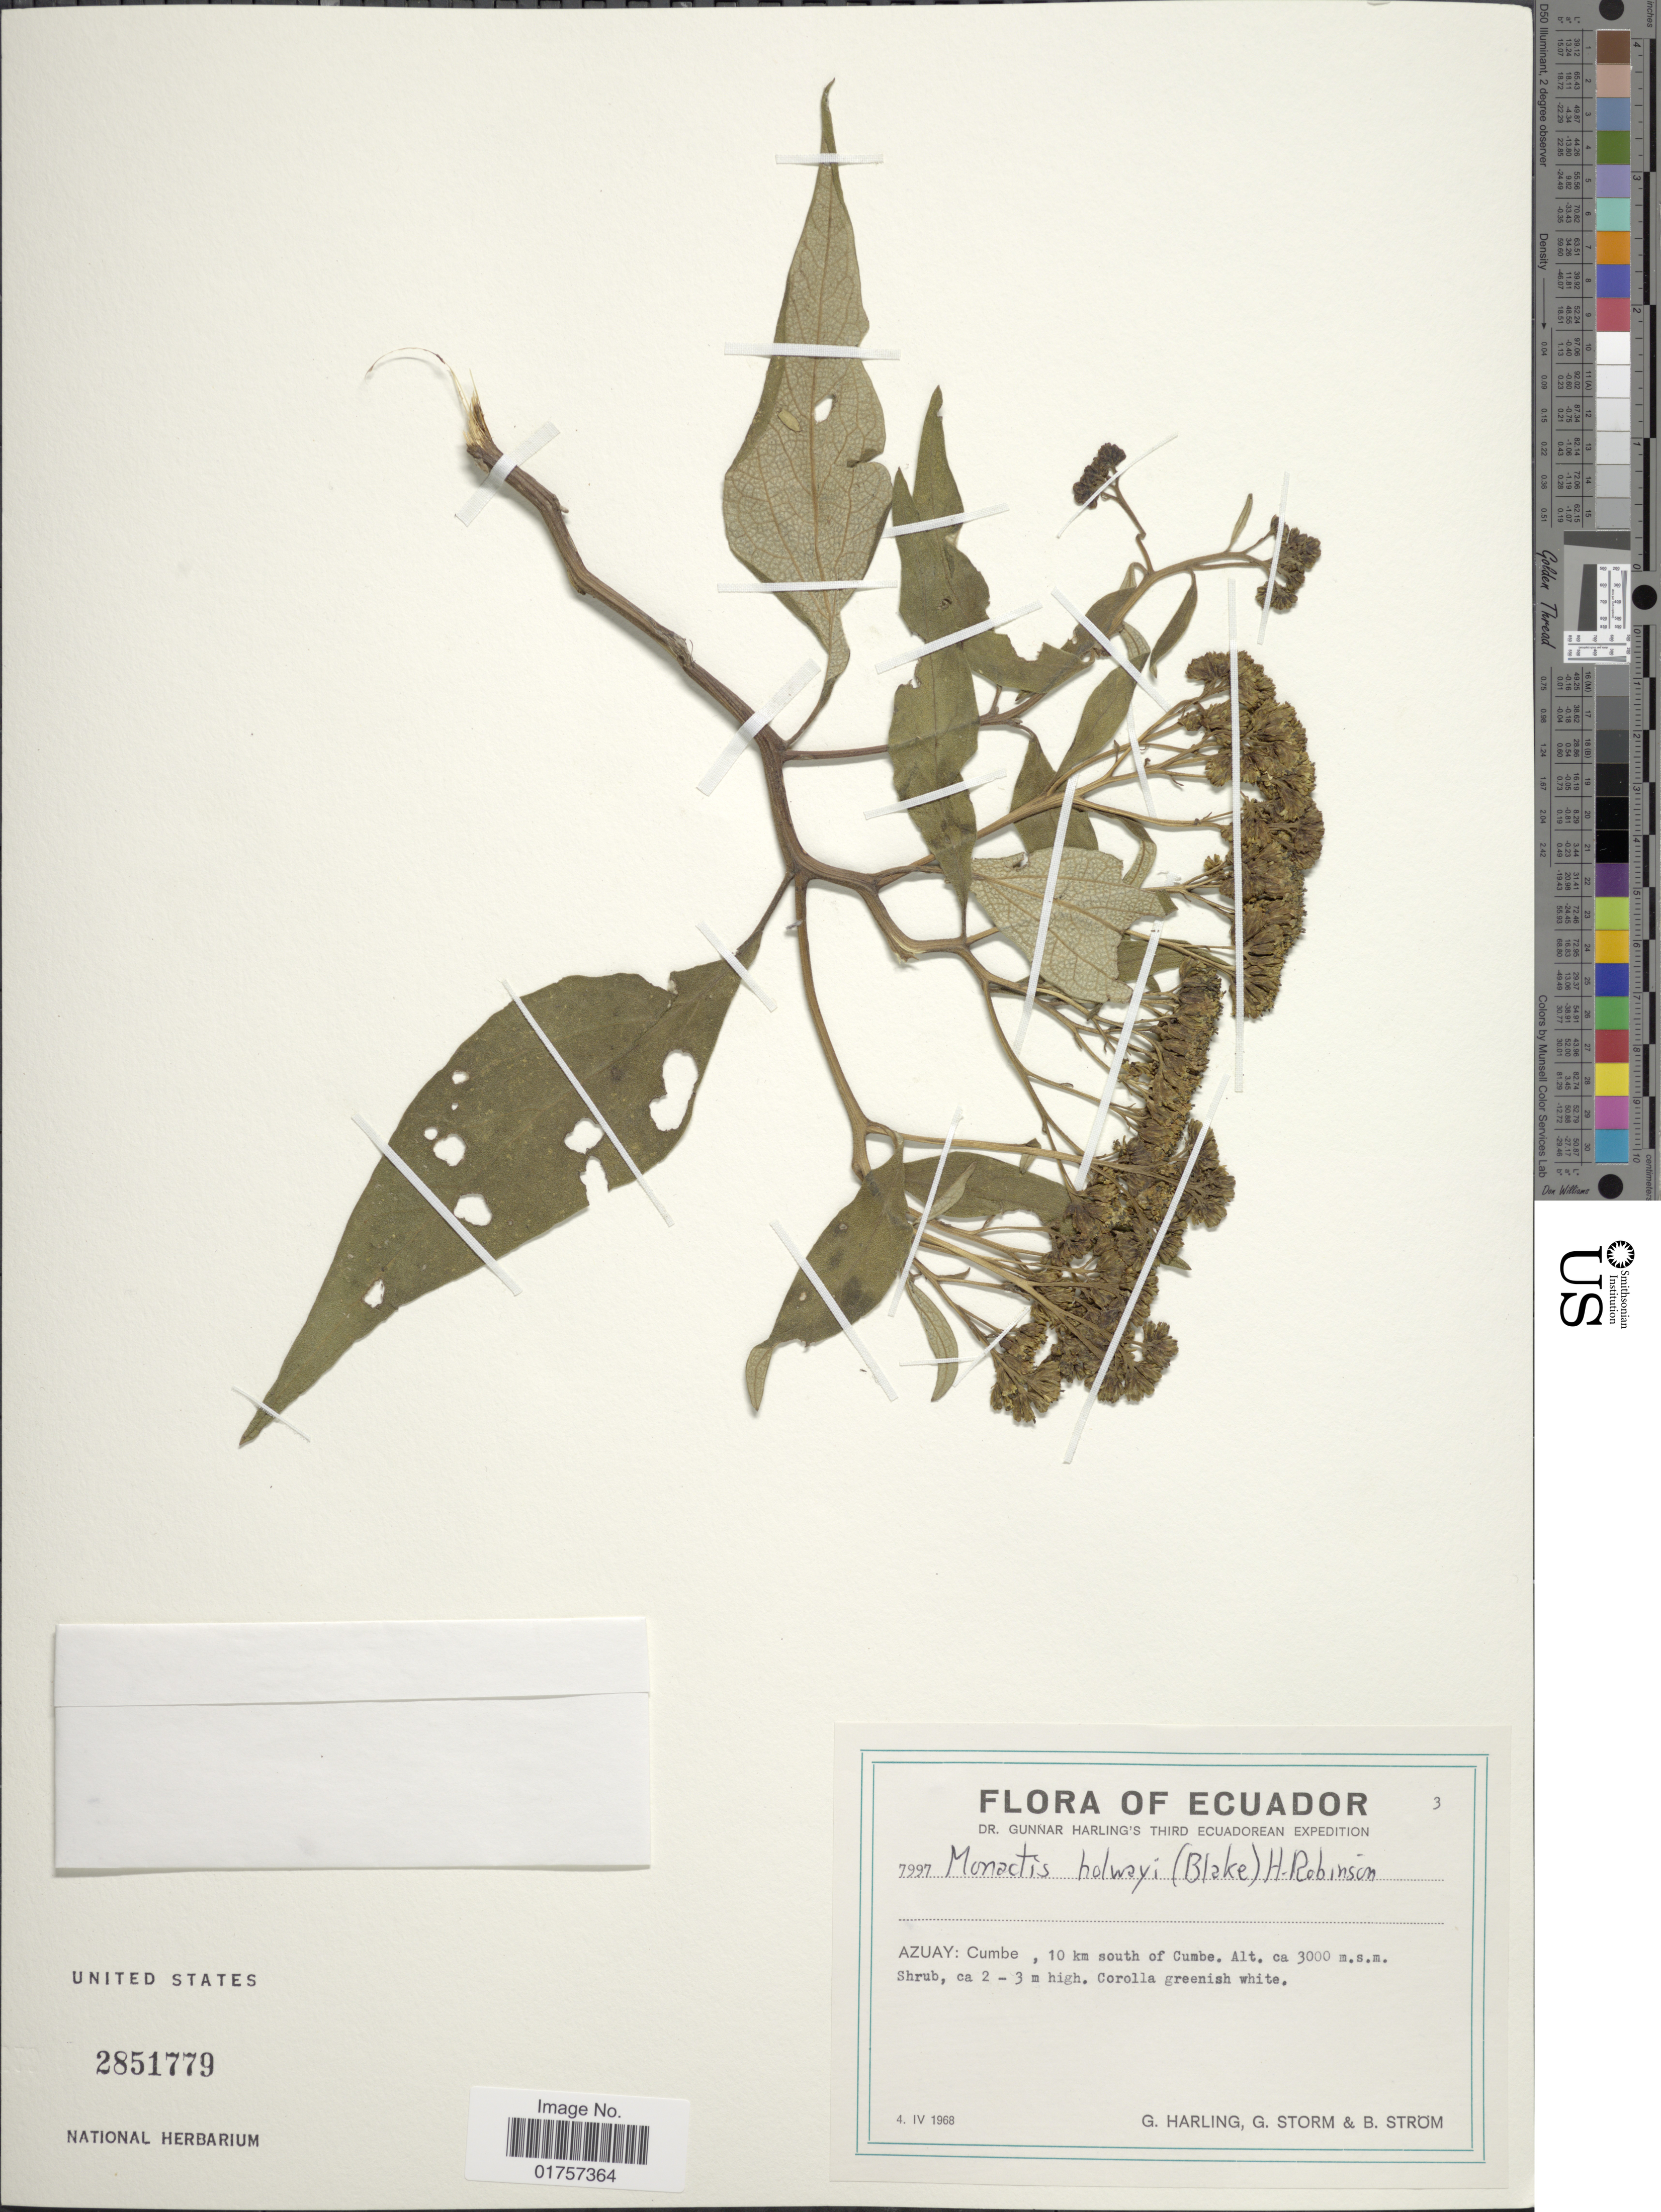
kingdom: Plantae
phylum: Tracheophyta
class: Magnoliopsida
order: Asterales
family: Asteraceae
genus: Monactis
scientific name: Monactis holwayae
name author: (S.F. Blake) H. Rob.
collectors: G. Harling, G. Storm & B. Ström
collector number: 7997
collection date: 1968-04-04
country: Ecuador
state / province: Azuay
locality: Cumbe, 10 km south of Cumbe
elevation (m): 3000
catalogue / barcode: US 2851779